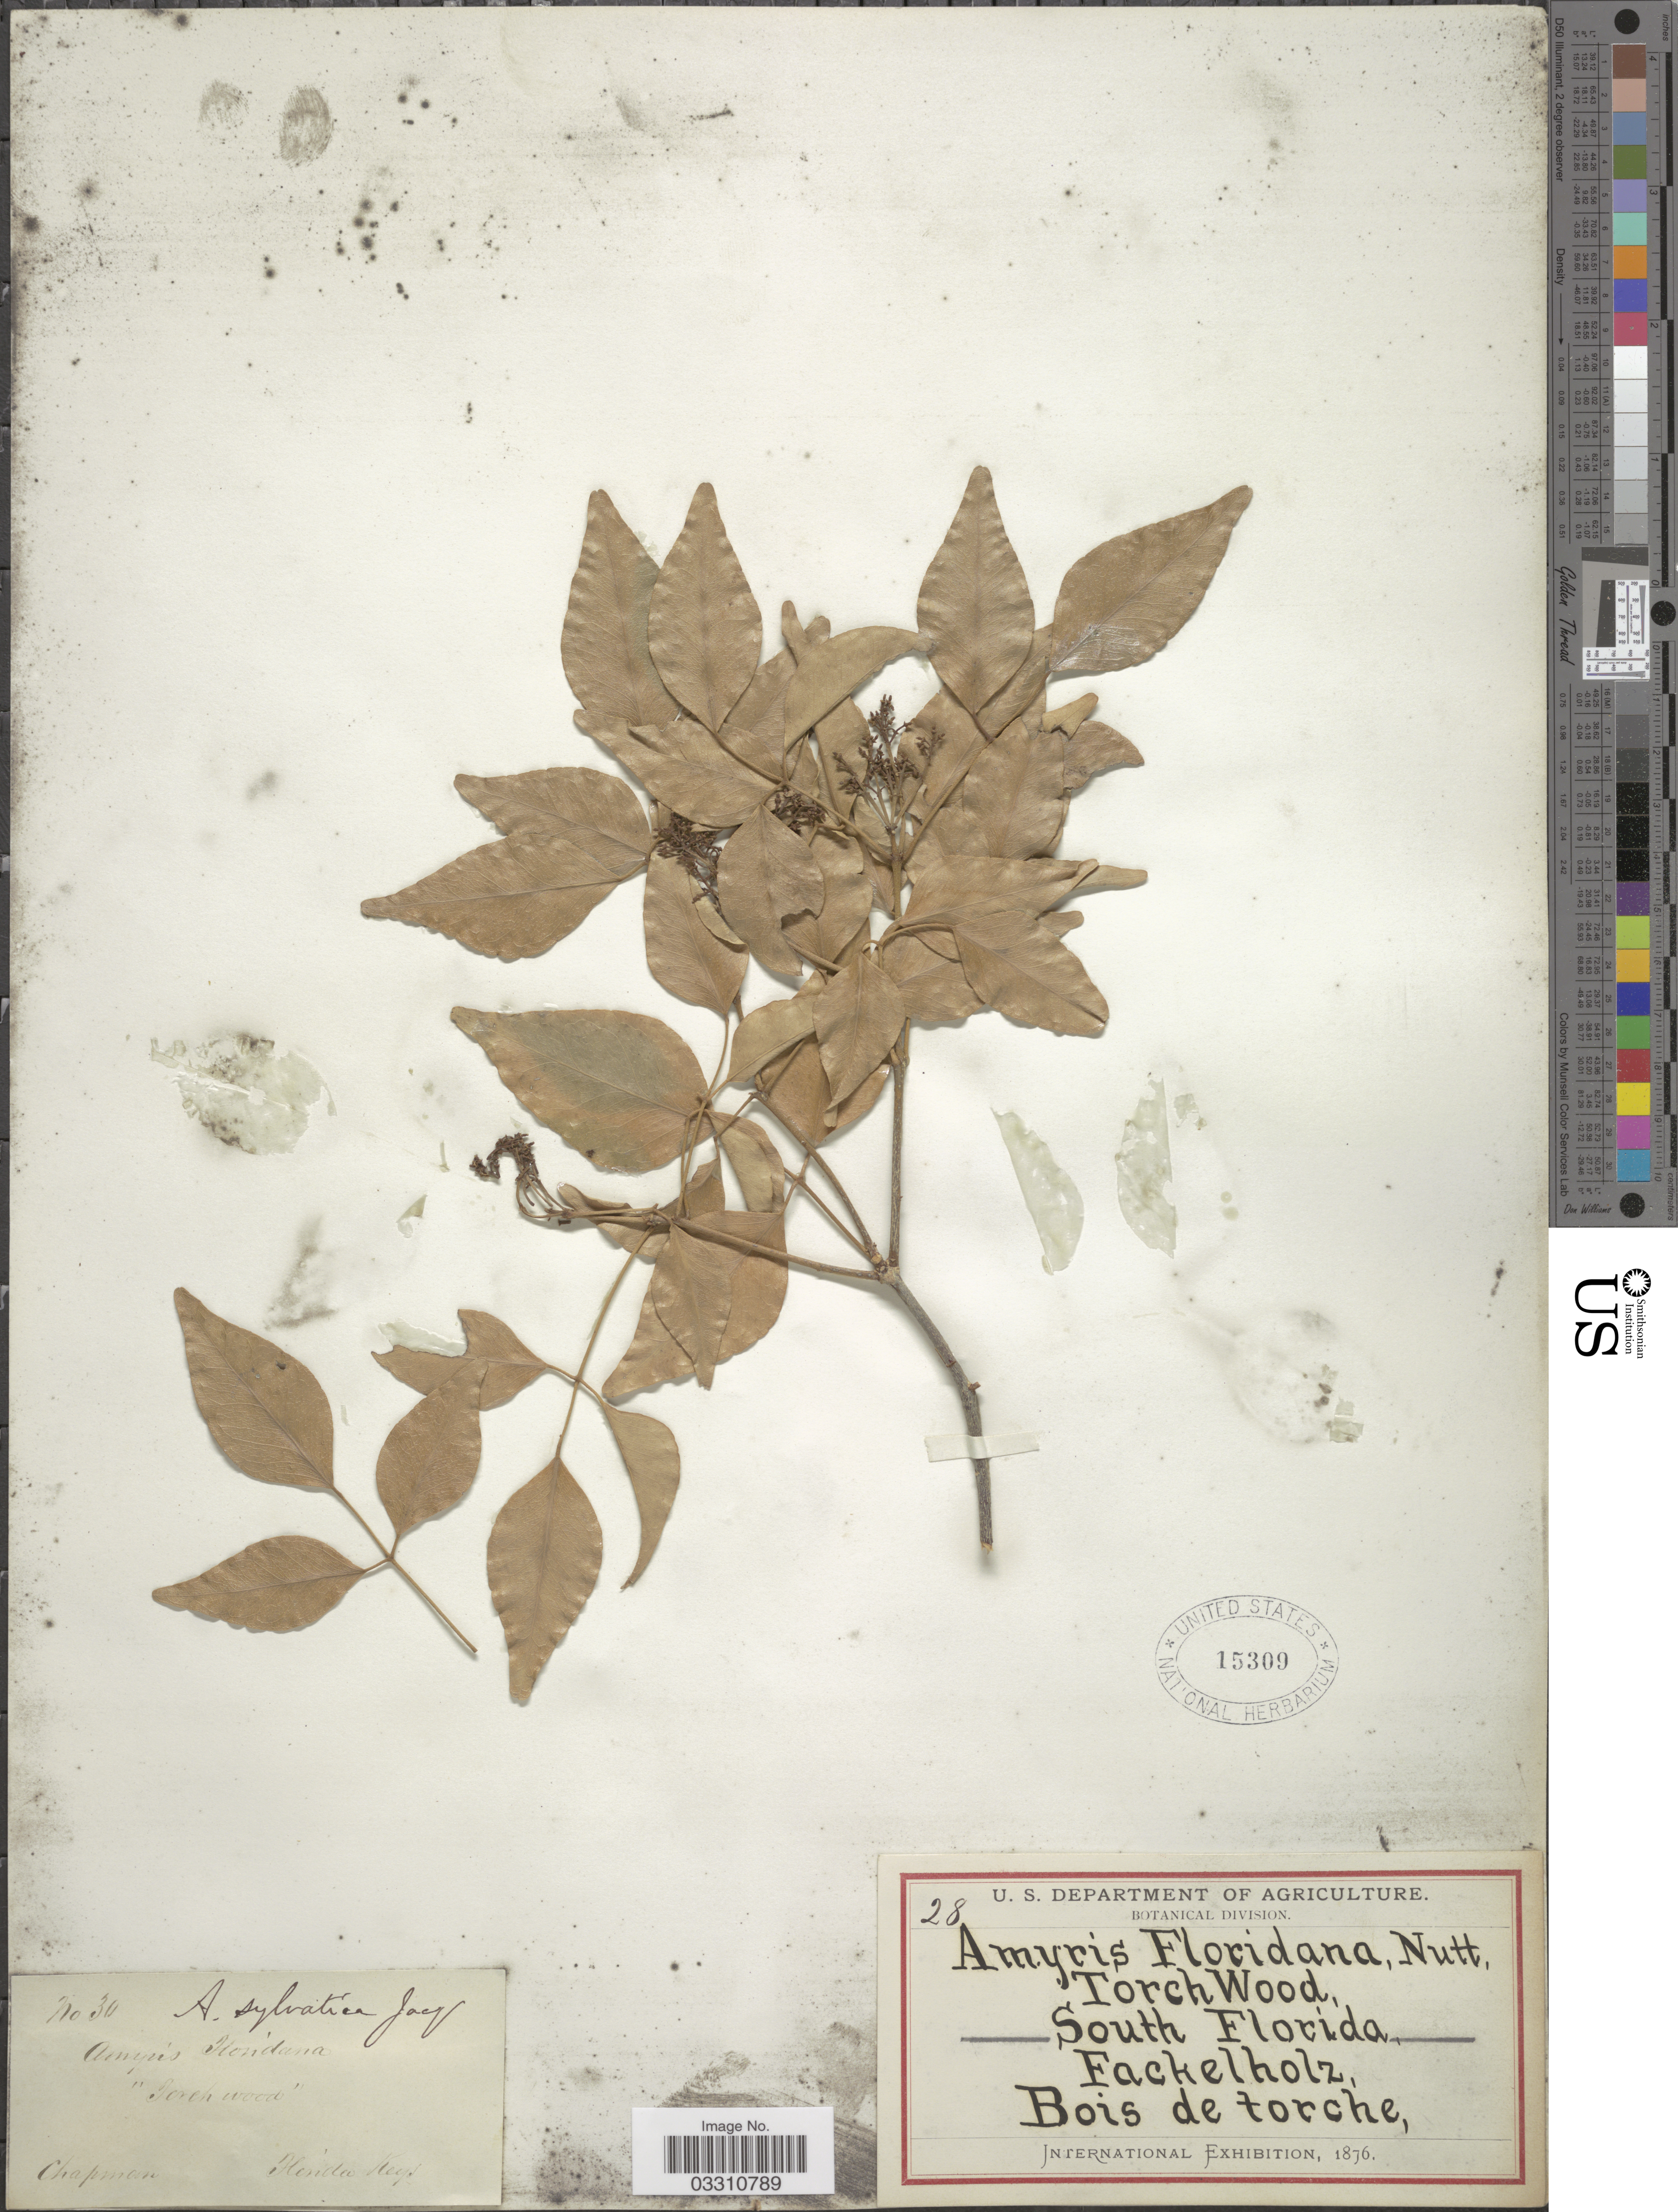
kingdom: Plantae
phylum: Tracheophyta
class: Magnoliopsida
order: Sapindales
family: Rutaceae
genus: Amyris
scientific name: Amyris elemifera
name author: L.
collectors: A. Chapman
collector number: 30/28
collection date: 1876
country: United States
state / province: Florida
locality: South Florida, Florida Keys, Fackelholz, Bois de torche.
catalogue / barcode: US 15309